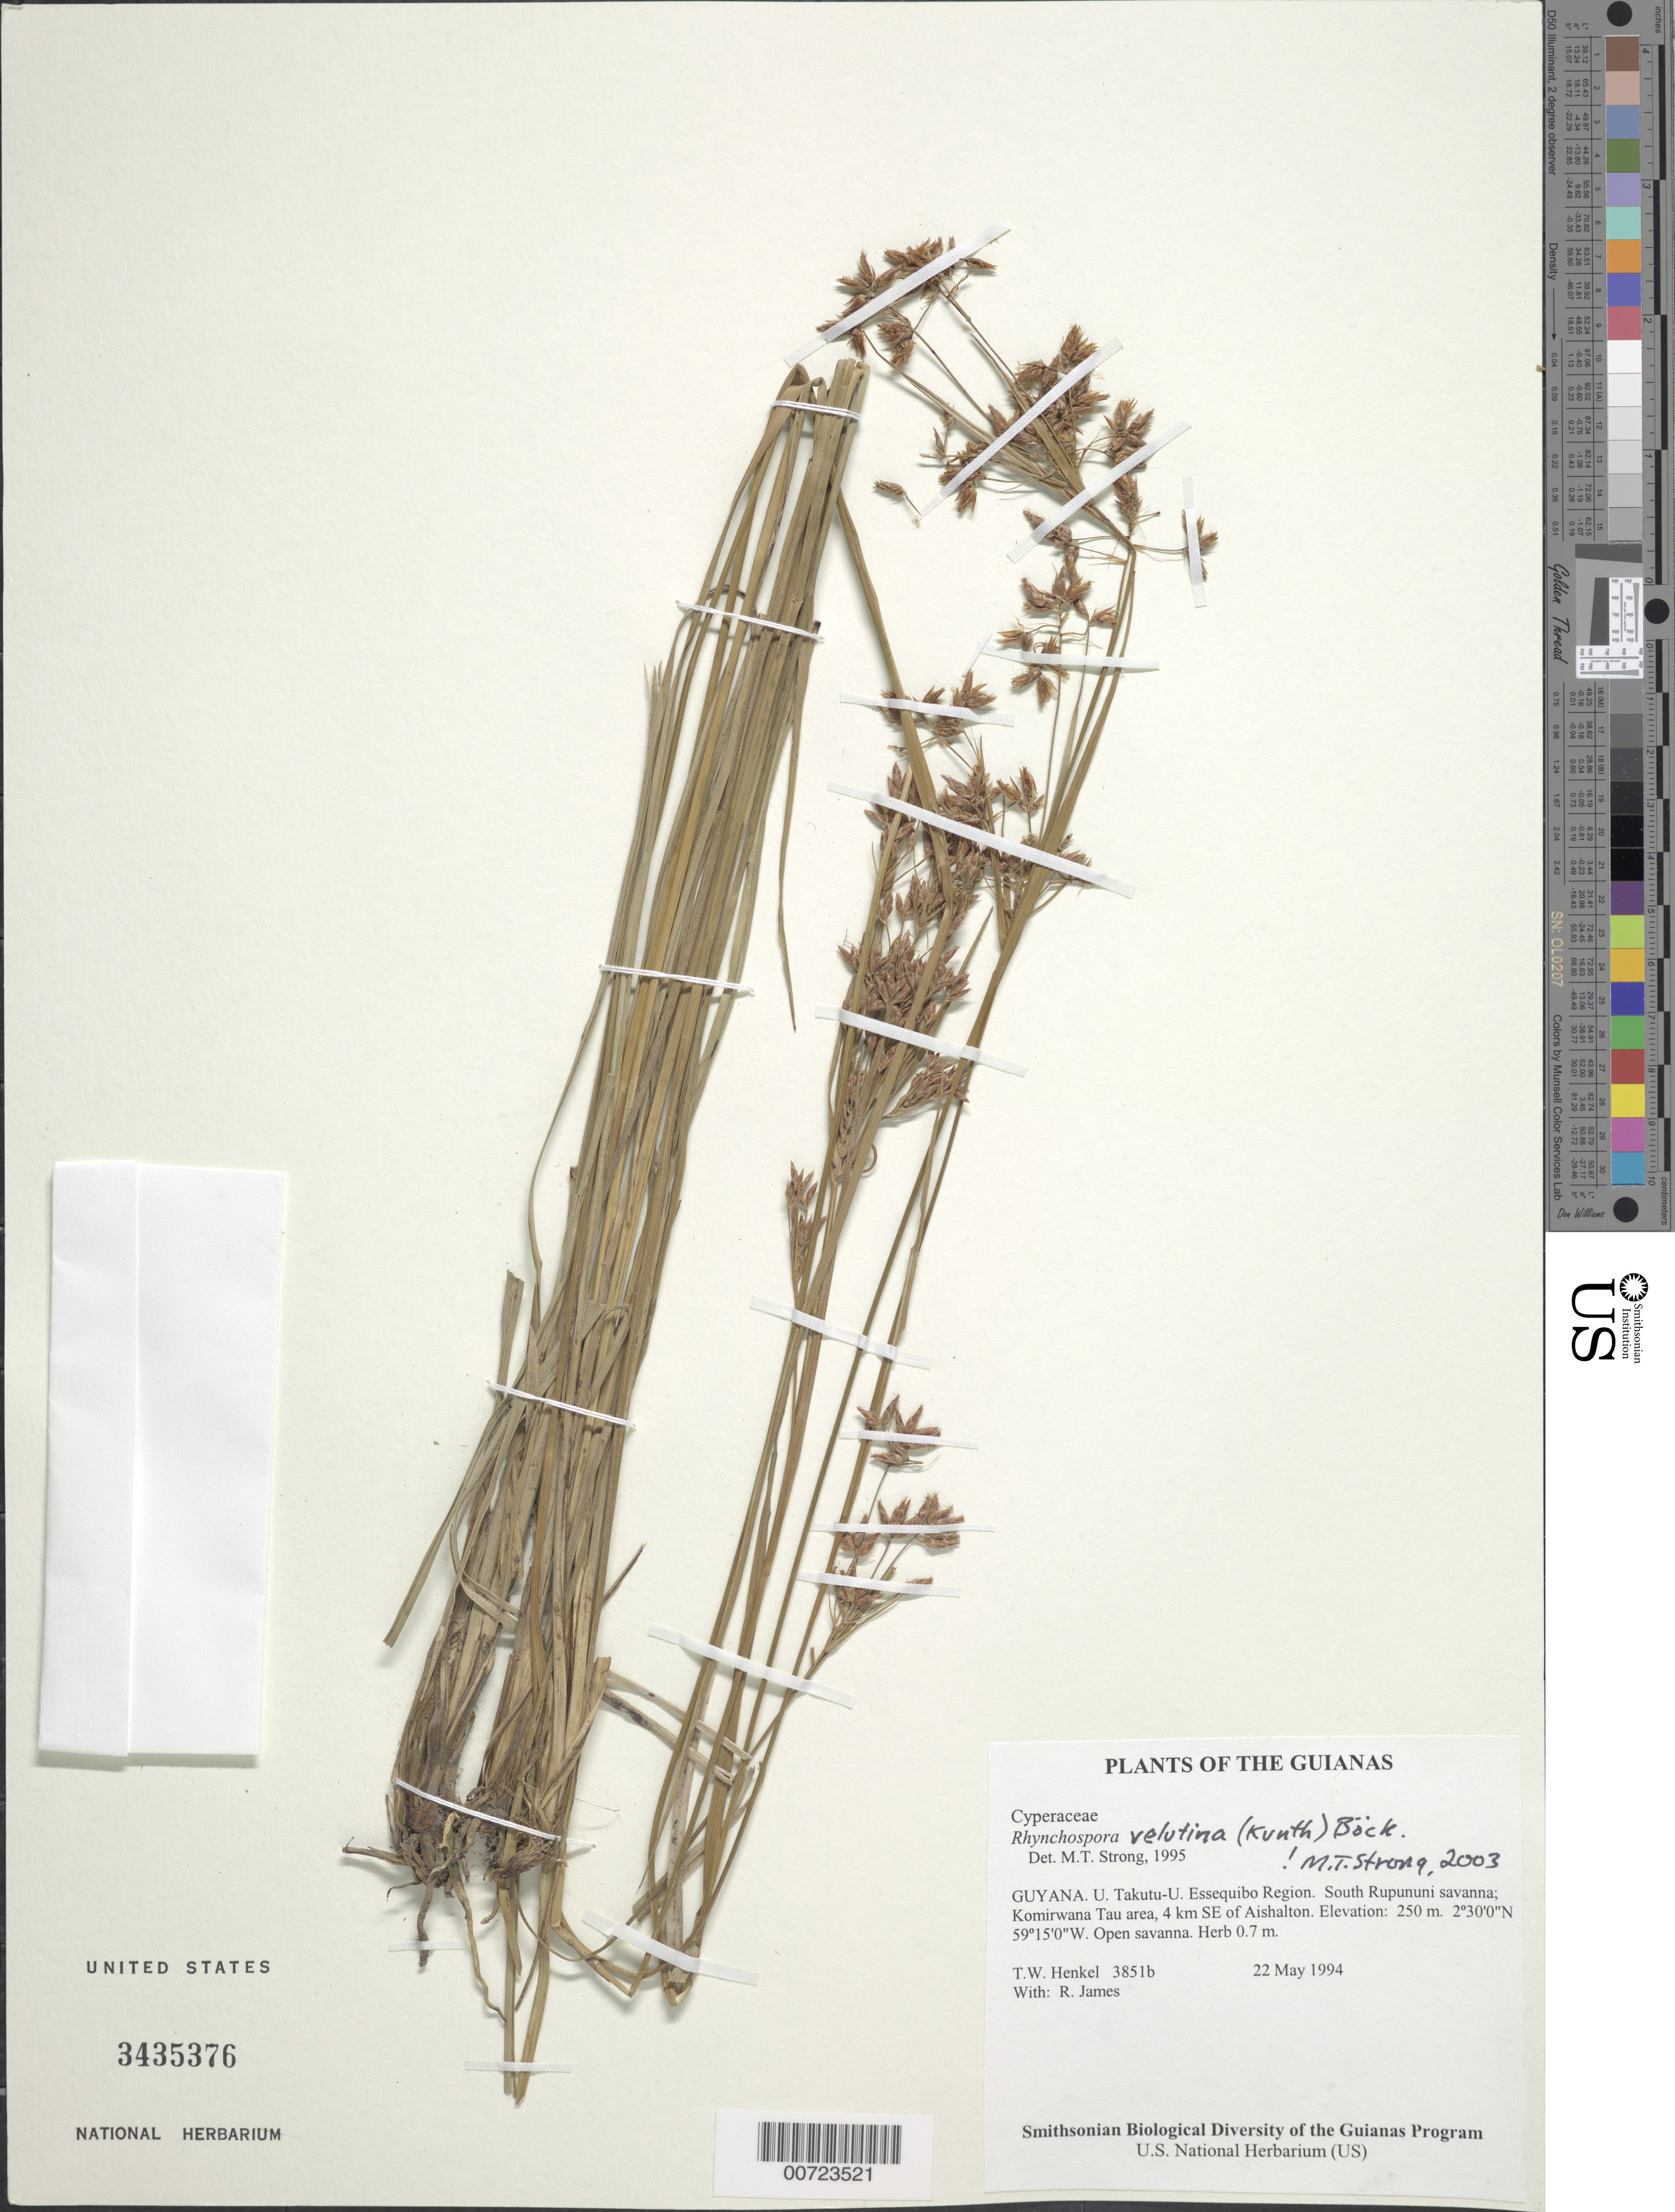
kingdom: Plantae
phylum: Tracheophyta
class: Liliopsida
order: Poales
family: Cyperaceae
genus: Rhynchospora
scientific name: Rhynchospora velutina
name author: (Kunth) Boeckeler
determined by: Strong, M. T., (US), Smithsonian Institution - National Museum of Natural History (UNITED STATES)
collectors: T. Henkel & R. James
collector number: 3851 b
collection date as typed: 22 May 1994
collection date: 1994-05-22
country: Guyana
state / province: U. Takutu-U. Essequibo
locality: South Rupununi savanna; Komirwana Tau area, 4 km SE of Aishalton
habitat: Open savanna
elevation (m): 250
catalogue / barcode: US 3435376